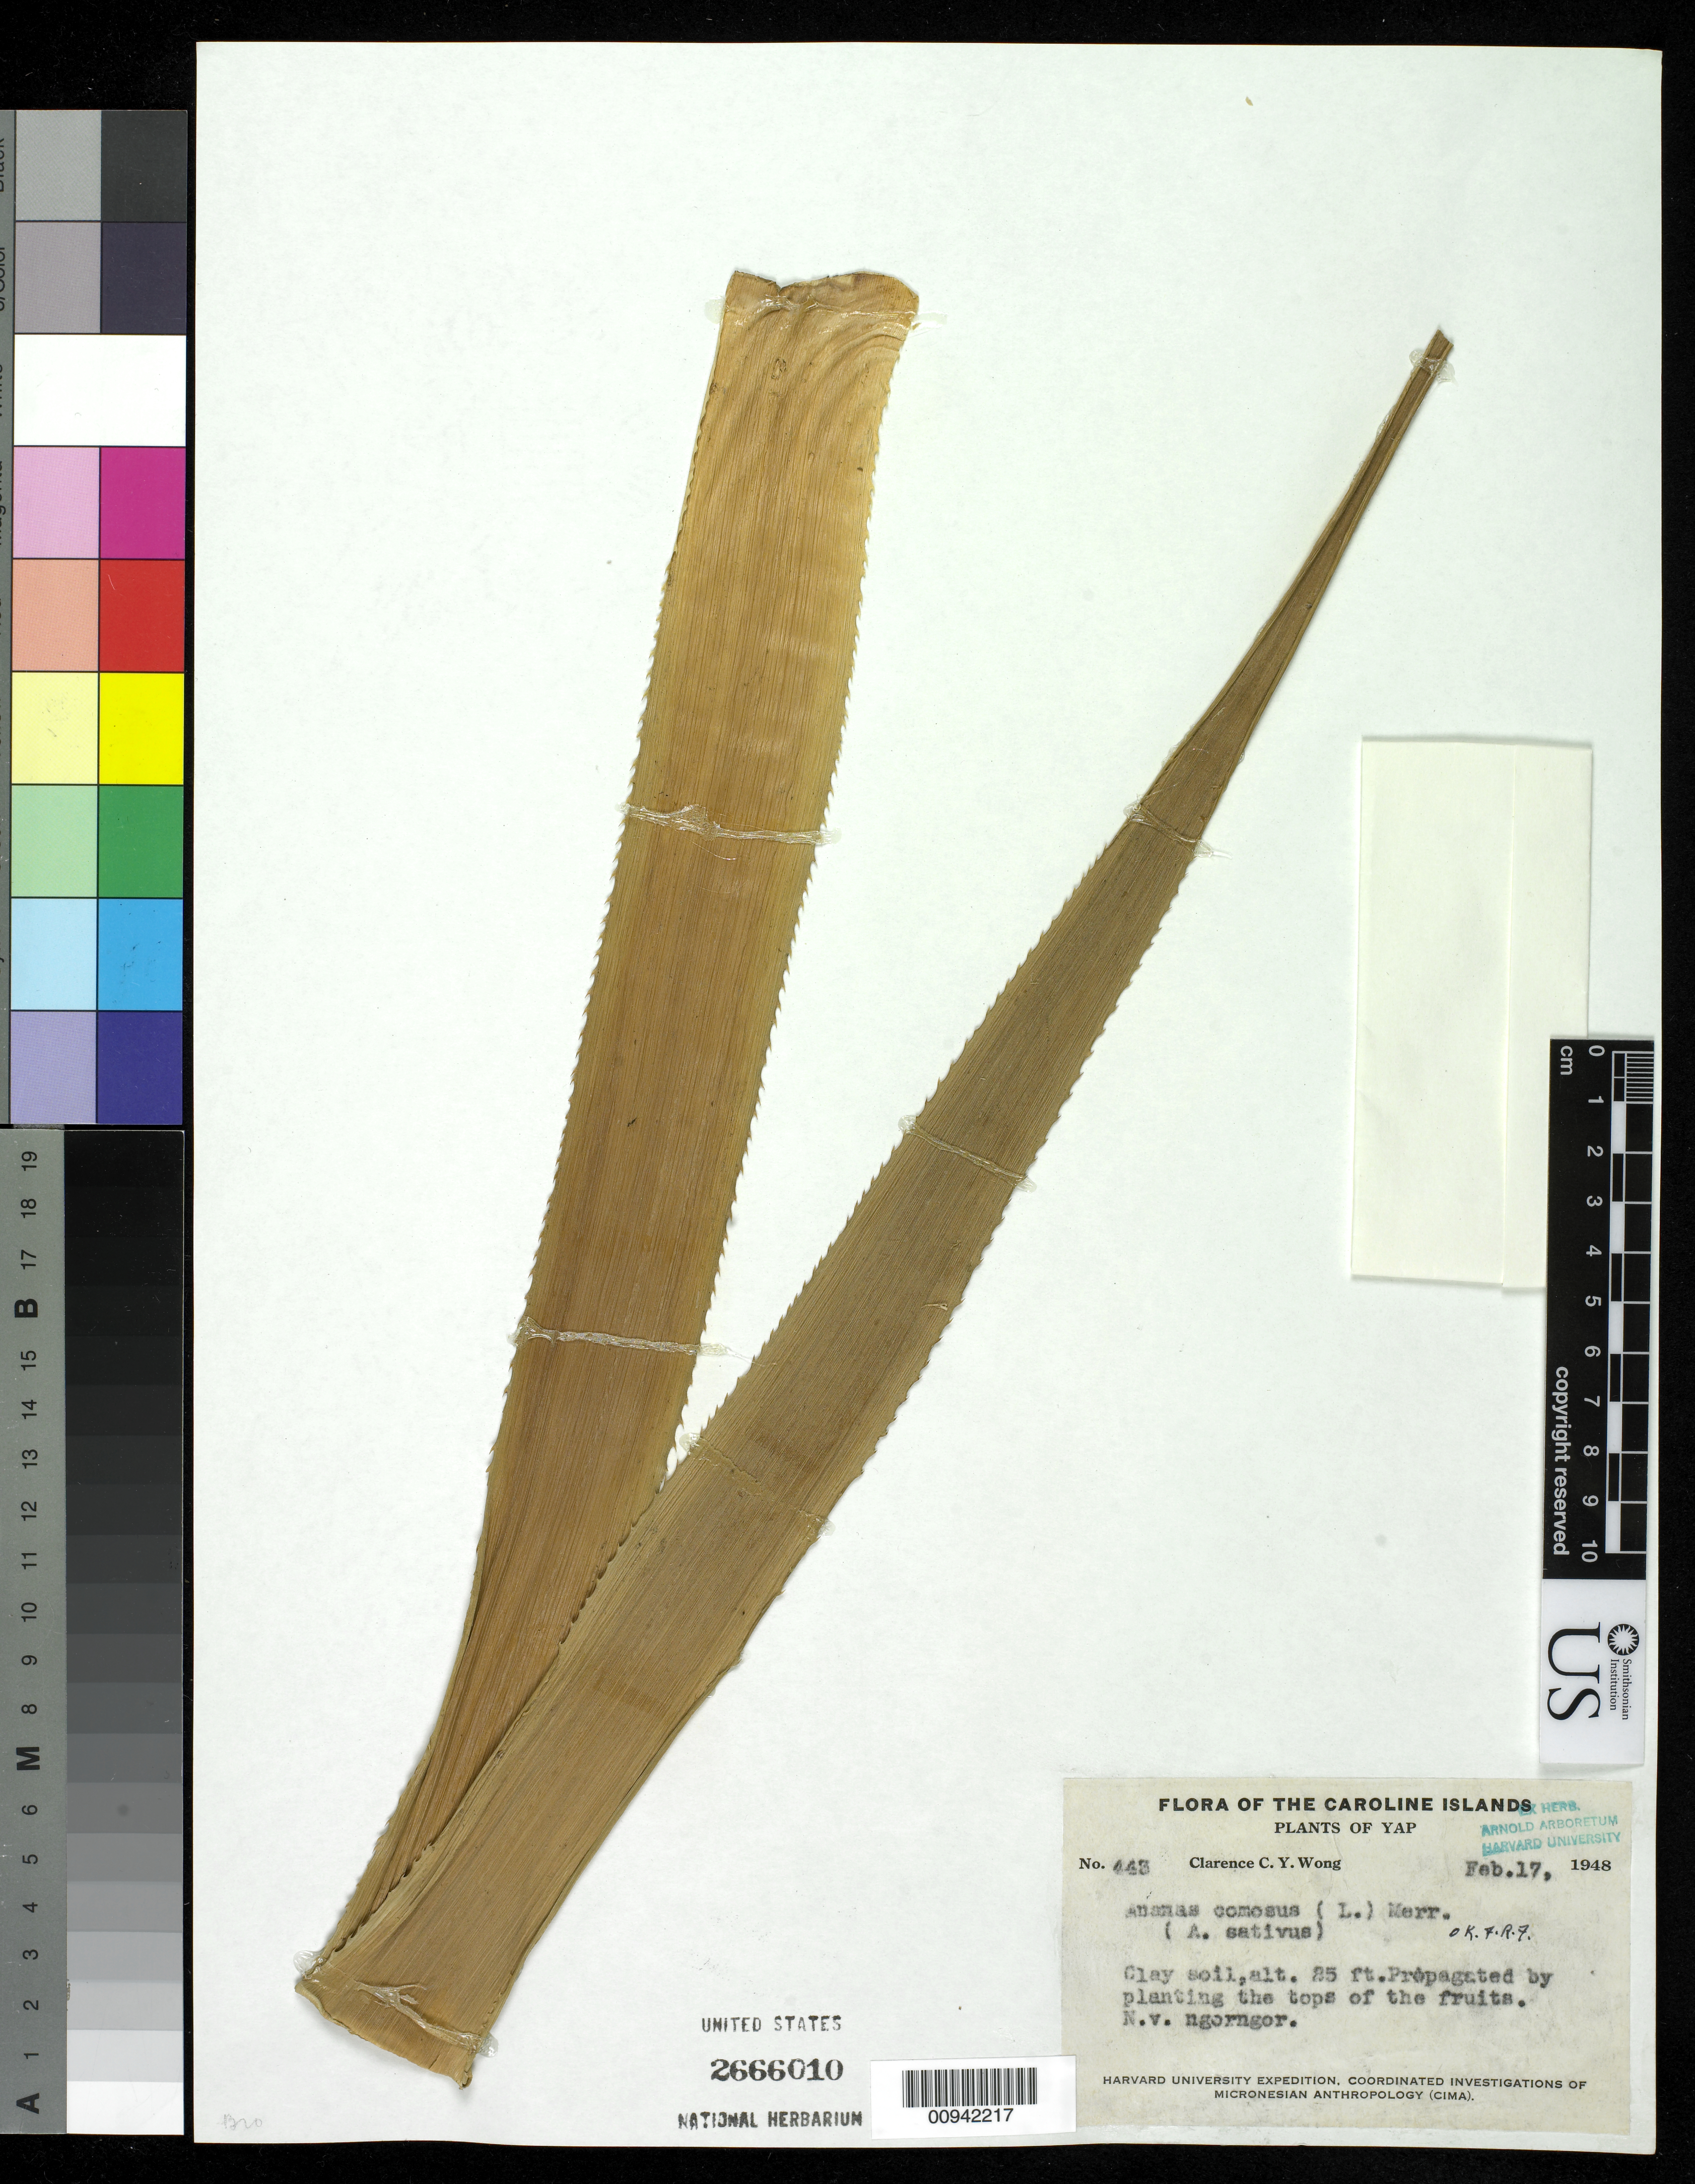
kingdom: Plantae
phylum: Tracheophyta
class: Liliopsida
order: Poales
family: Bromeliaceae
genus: Ananas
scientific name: Ananas comosus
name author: (L.) Merr.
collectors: C. Wong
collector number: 443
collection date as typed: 17 Feb 1948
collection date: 1948-02-17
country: Micronesia, Federated States of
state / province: Yap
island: Yap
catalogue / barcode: US 2666010